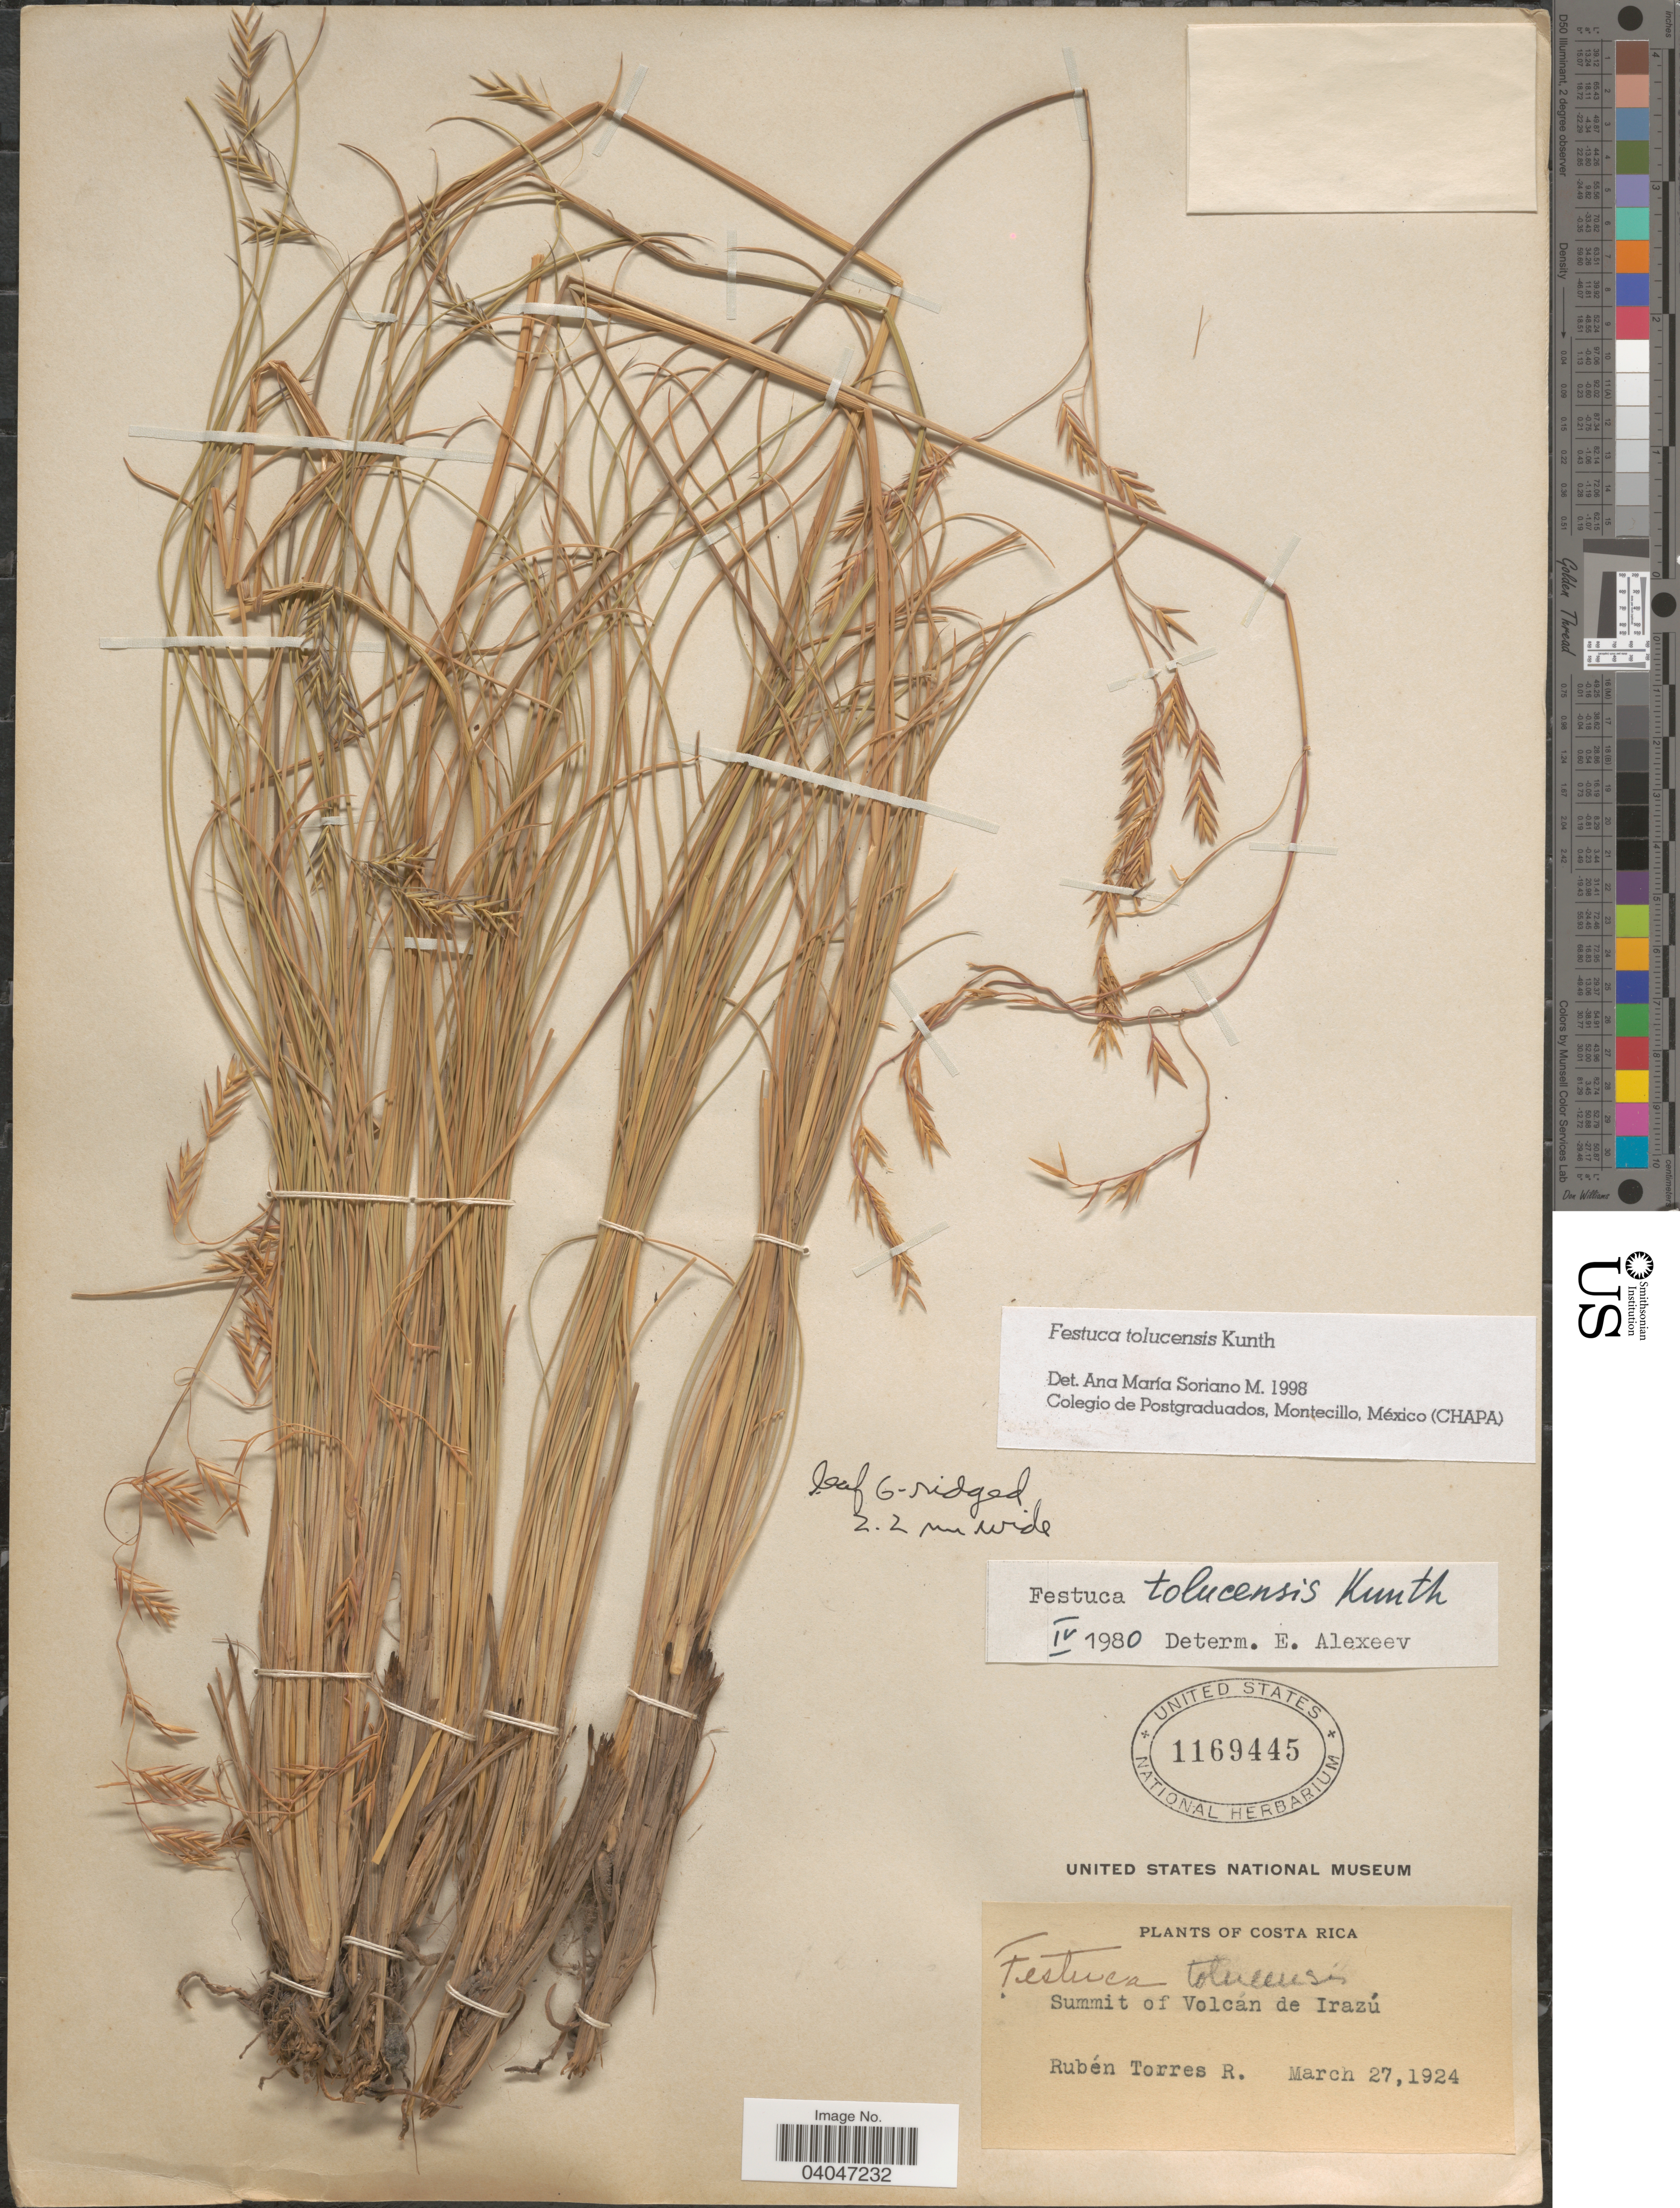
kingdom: Plantae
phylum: Tracheophyta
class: Liliopsida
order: Poales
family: Poaceae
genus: Festuca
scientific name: Festuca tolucensis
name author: Kunth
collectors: R. Torres Rojas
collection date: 1924-03-27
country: Costa Rica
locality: Summit of Volcán de Irazú.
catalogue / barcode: US 1169445